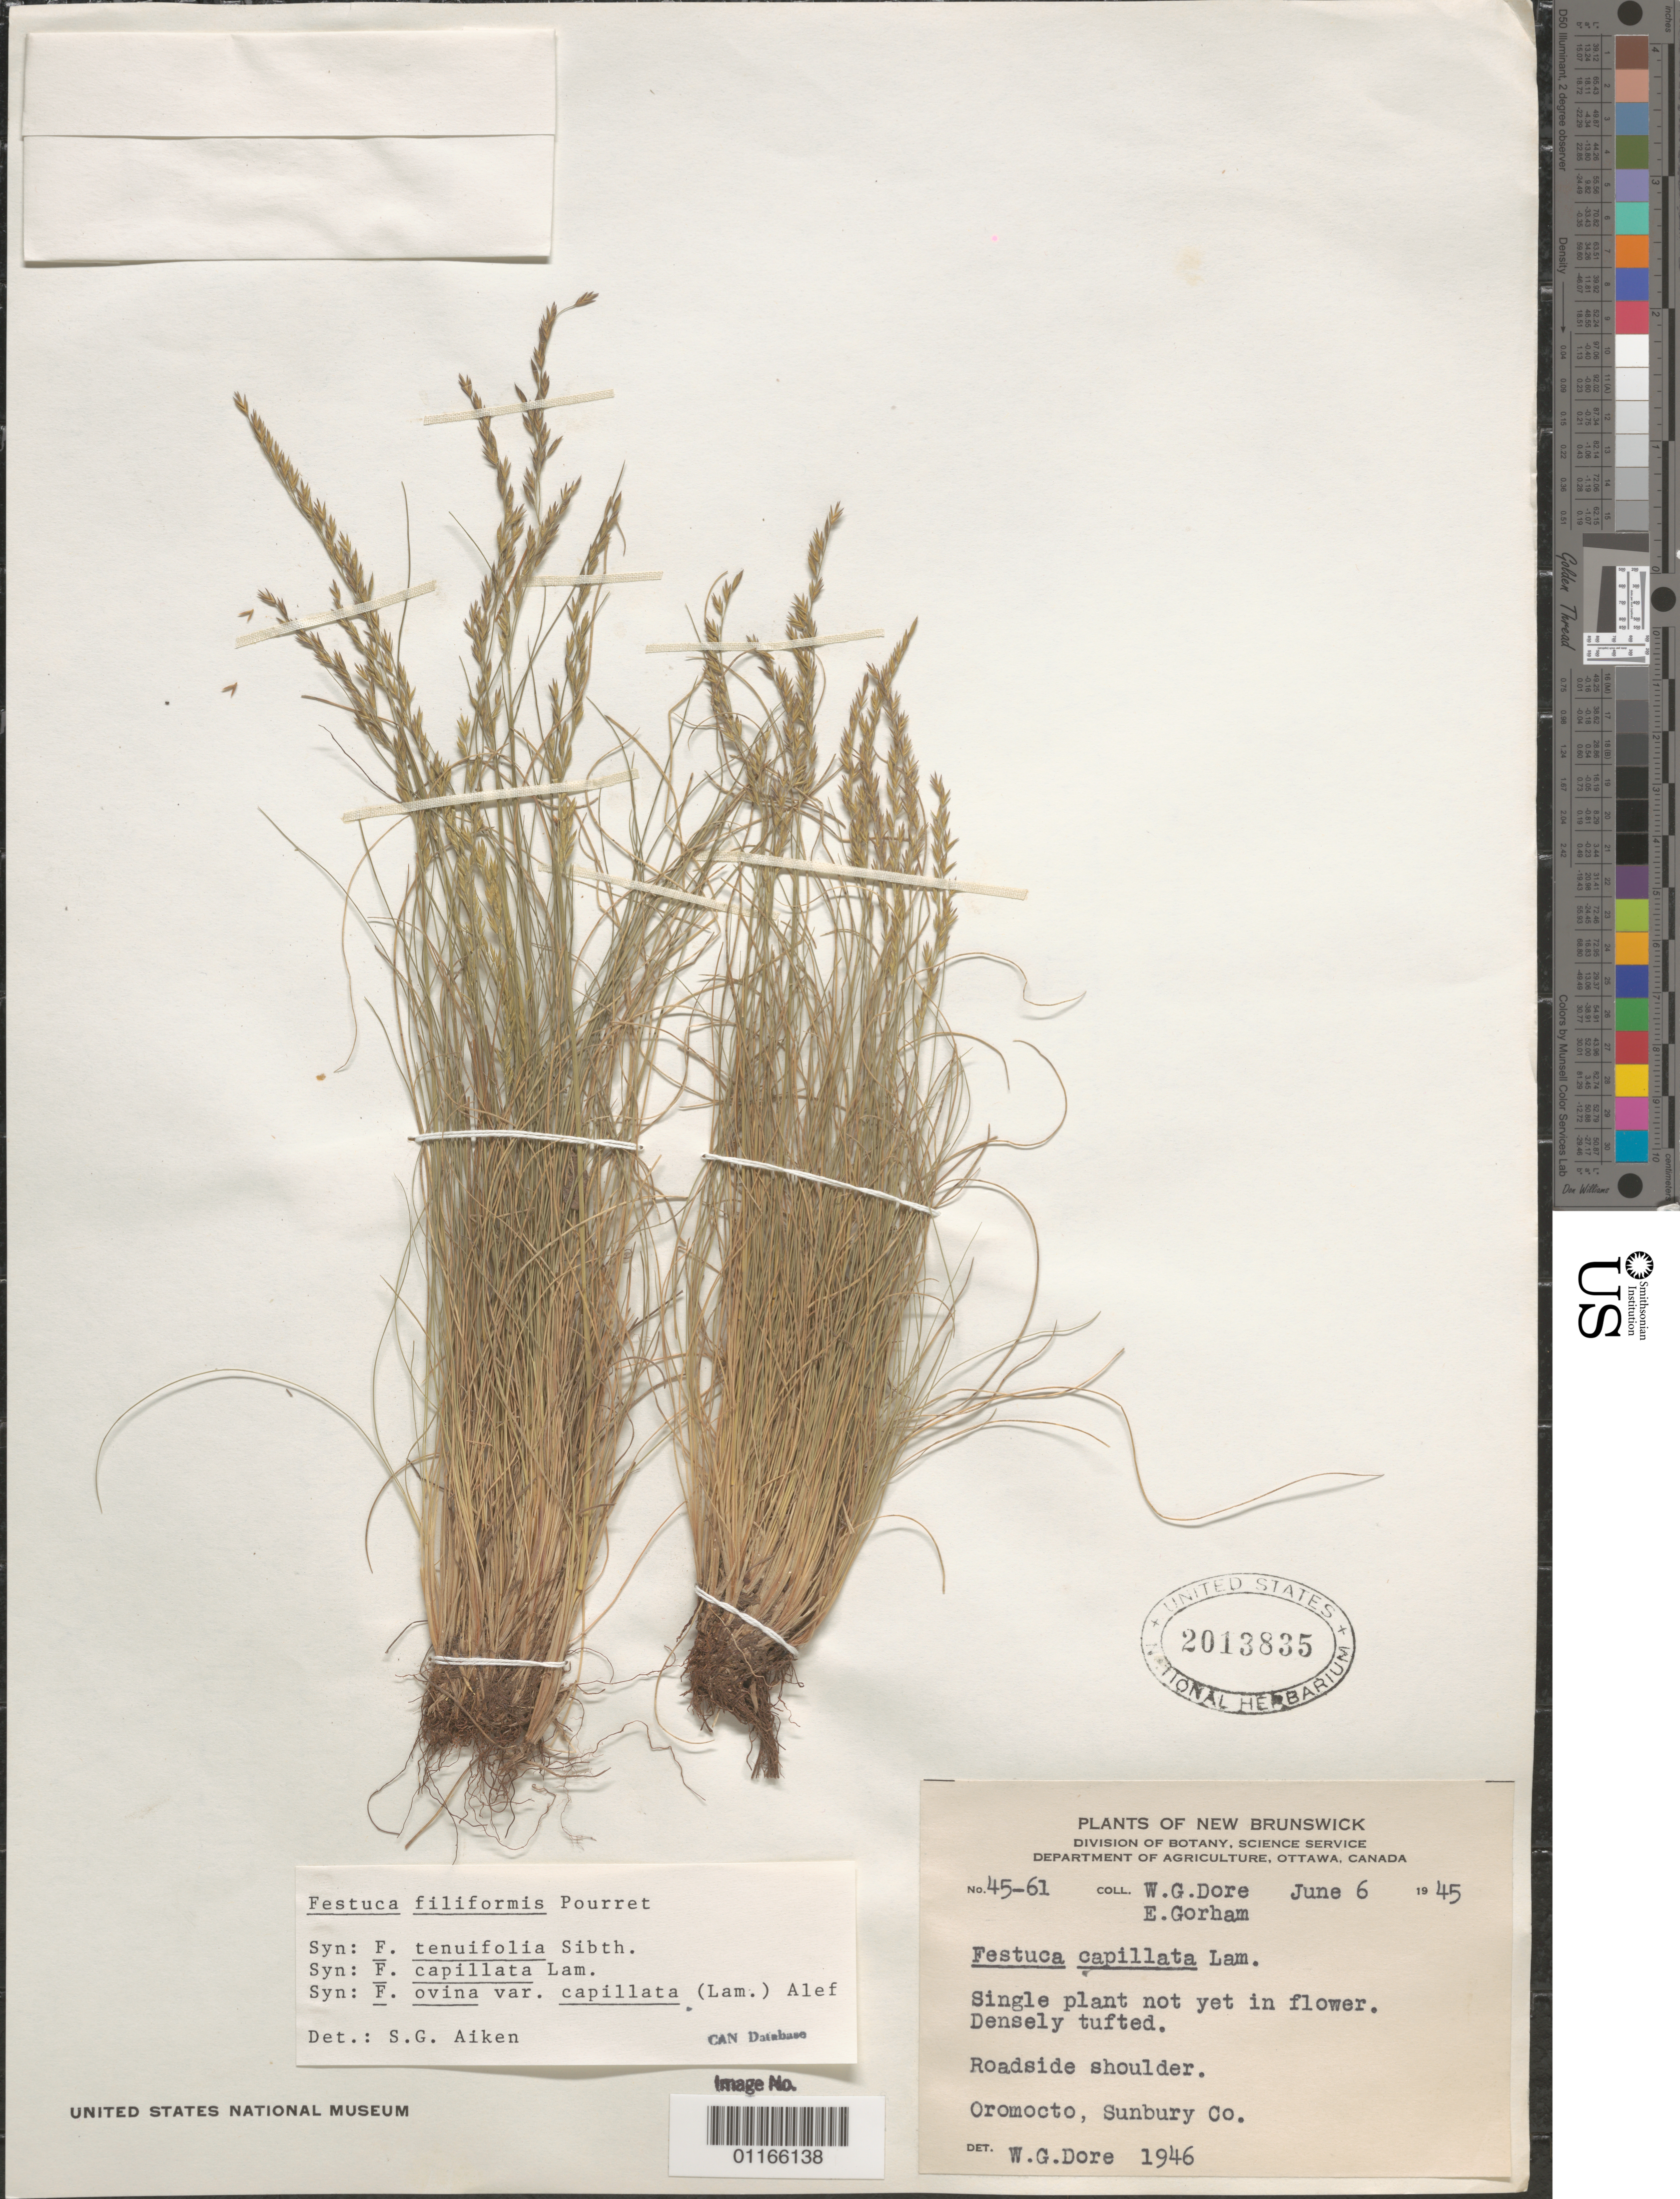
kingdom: Plantae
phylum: Tracheophyta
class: Liliopsida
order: Poales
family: Poaceae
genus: Festuca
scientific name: Festuca filiformis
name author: Pourr.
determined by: Aiken, S. G.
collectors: W. Dore & E. Gorham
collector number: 45-61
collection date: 1945-06-06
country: Canada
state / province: New Brunswick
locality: Oromocto, Sunbury Co.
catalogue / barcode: US 2013835